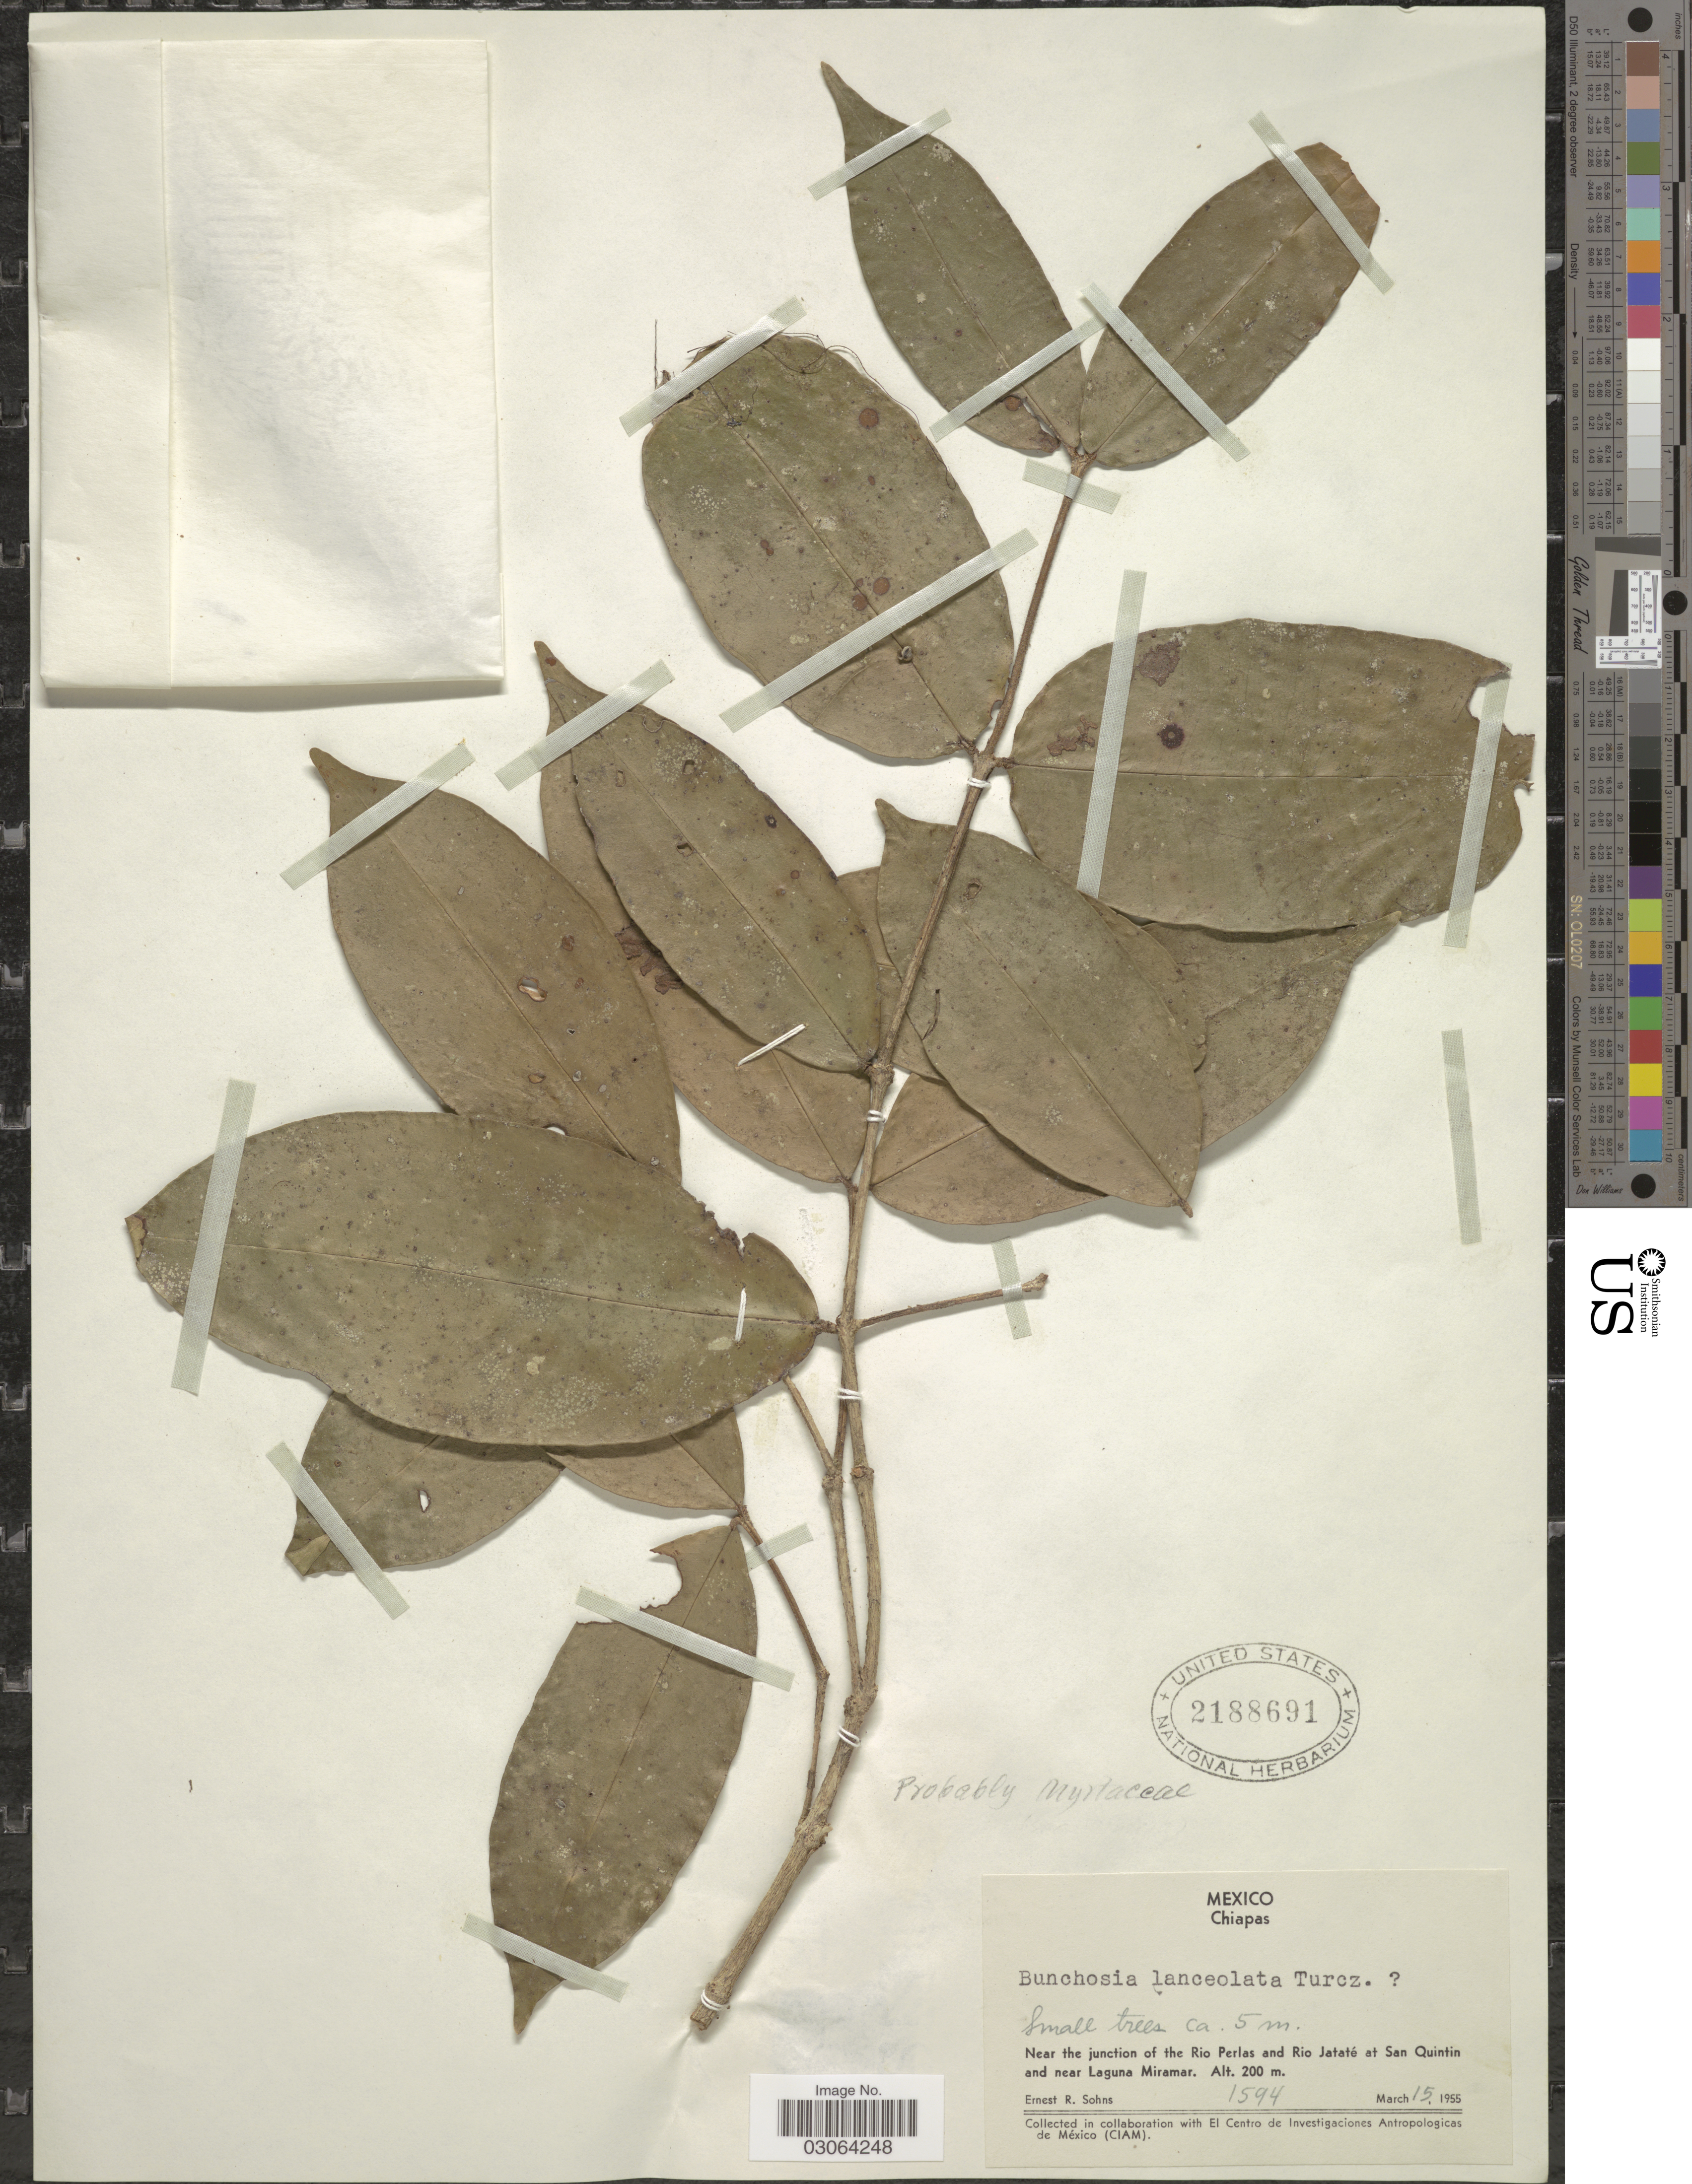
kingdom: Plantae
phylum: Tracheophyta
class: Magnoliopsida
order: Myrtales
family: Myrtaceae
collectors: E. R. Sohns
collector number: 1594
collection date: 1955-03-15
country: Mexico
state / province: Chiapas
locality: Near the junction of the Rio Perlas and Rio Jataté at San Quintin and near Laguna Miramar.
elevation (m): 200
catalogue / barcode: US 2188691